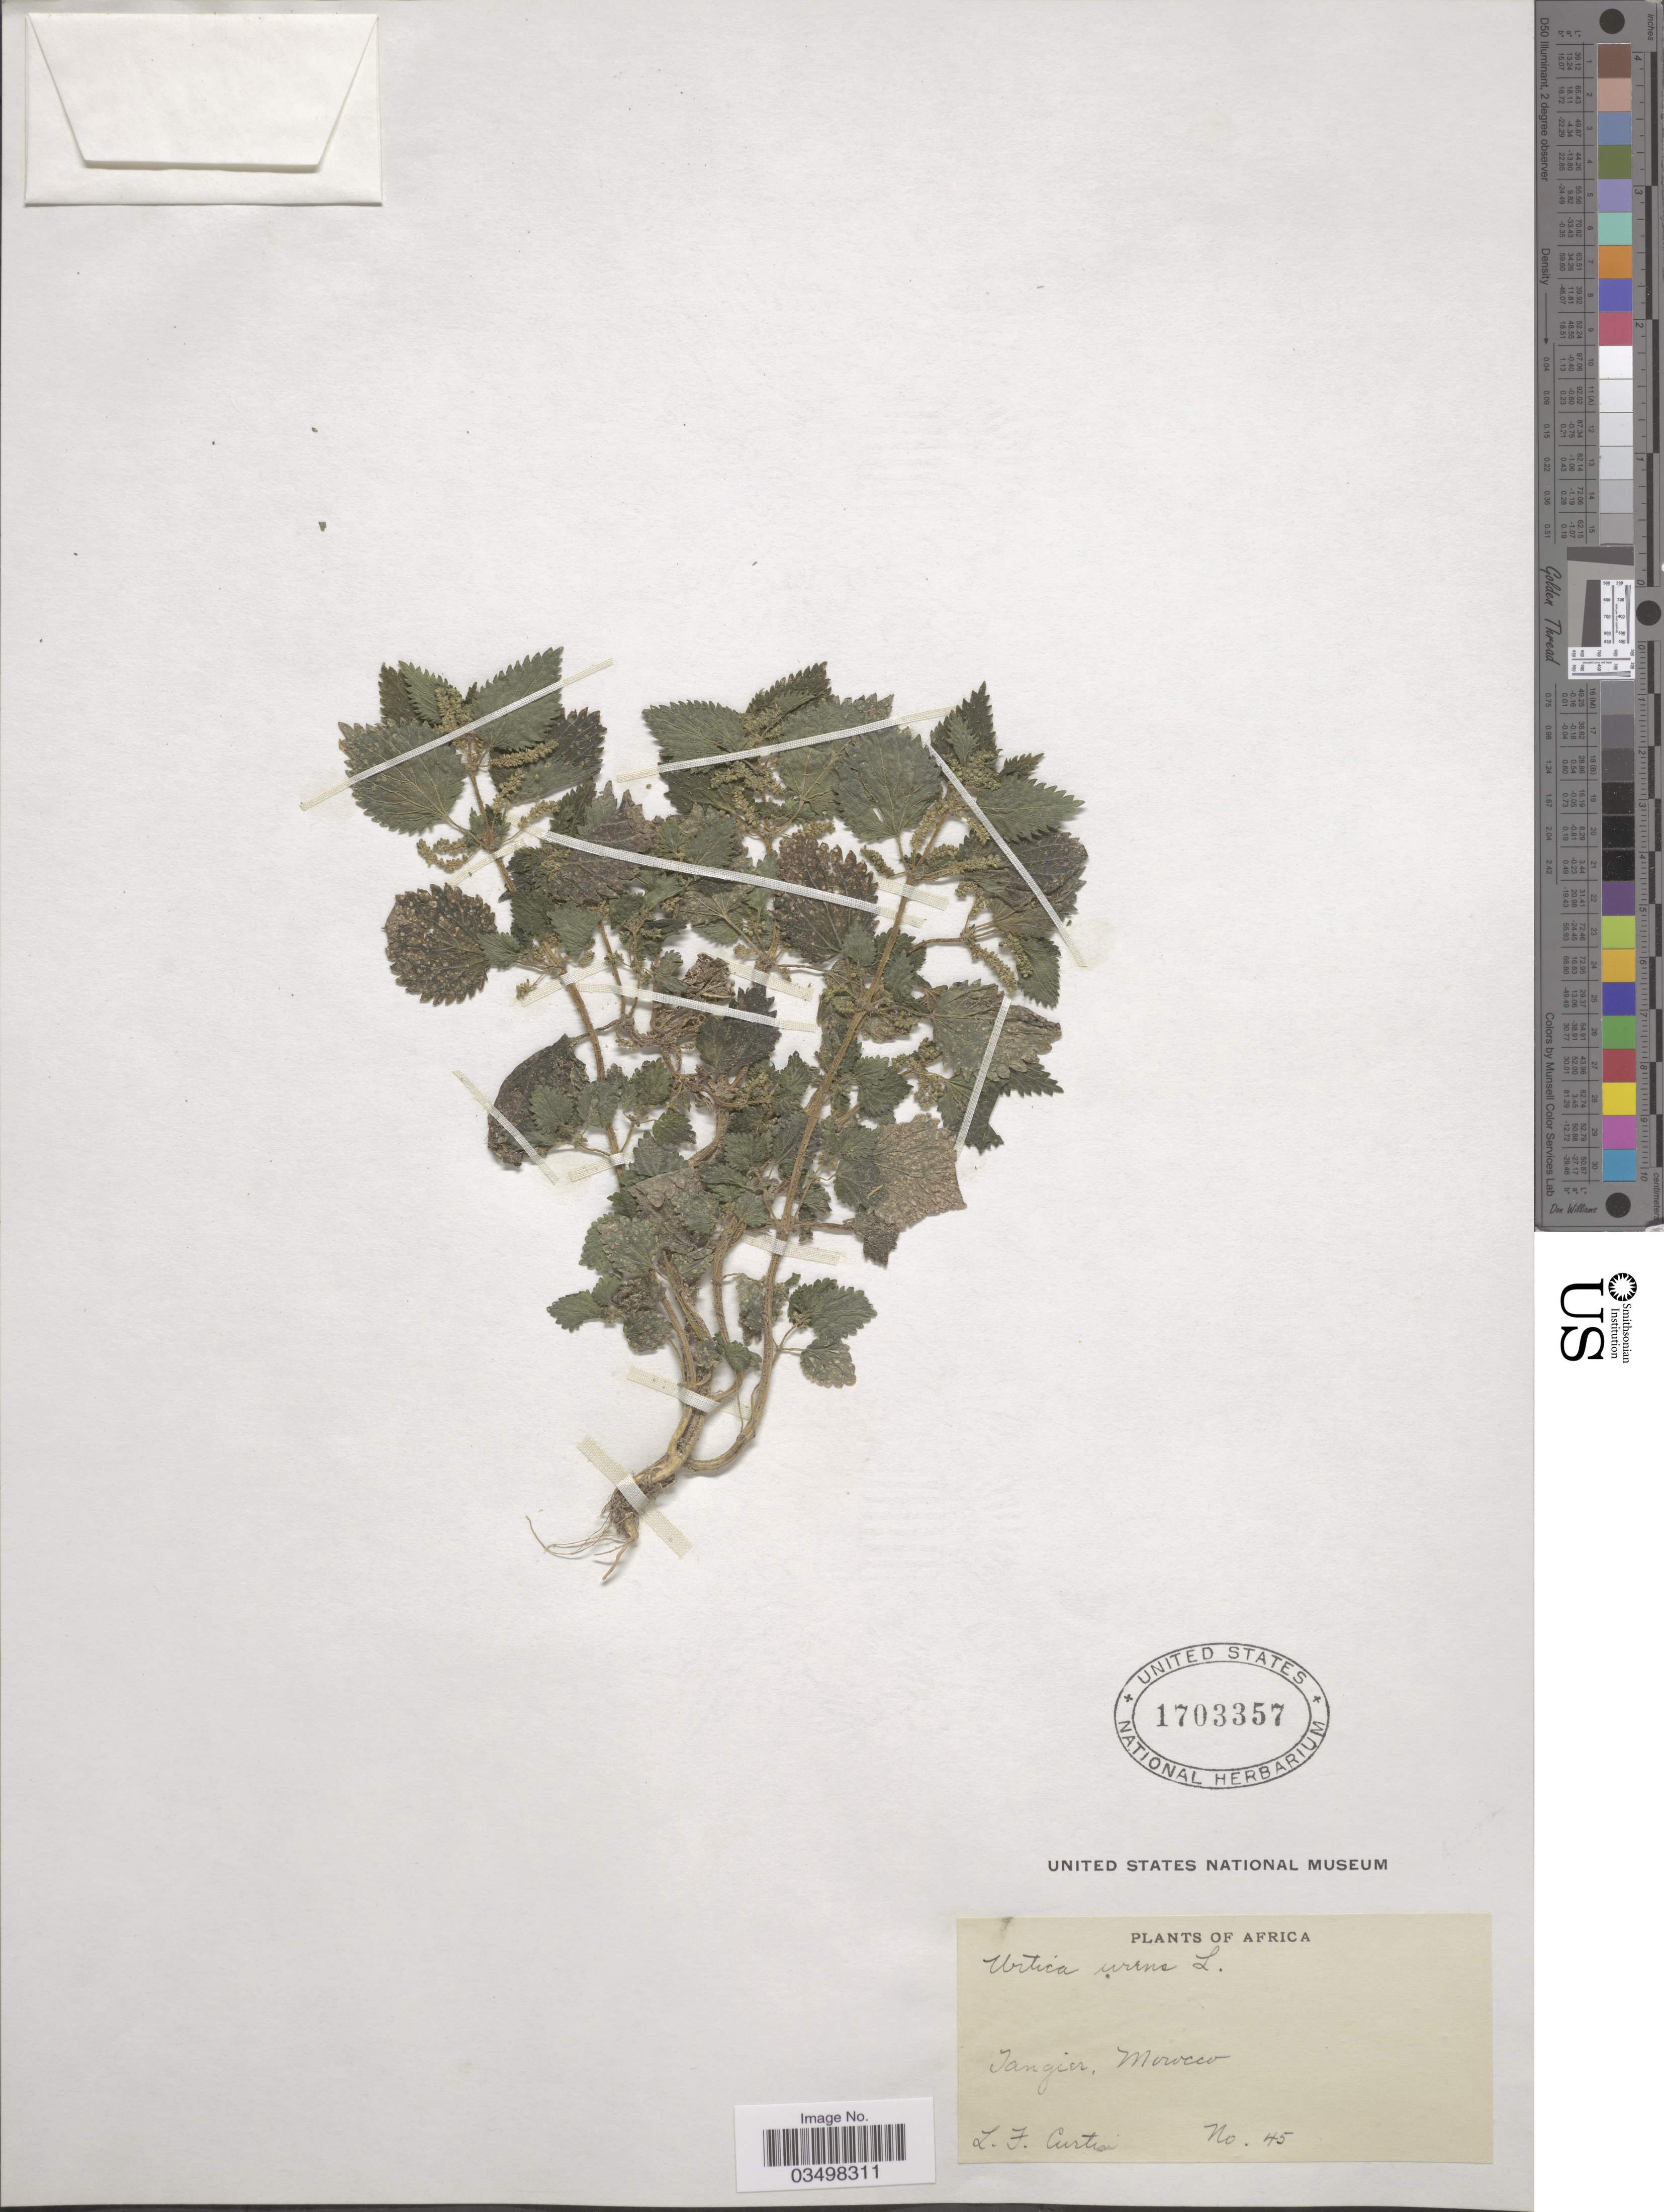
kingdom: Plantae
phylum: Tracheophyta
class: Magnoliopsida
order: Rosales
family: Urticaceae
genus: Urtica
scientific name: Urtica urens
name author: L.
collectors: L. Curtin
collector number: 45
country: Morocco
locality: Tangier.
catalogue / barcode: US 1703357